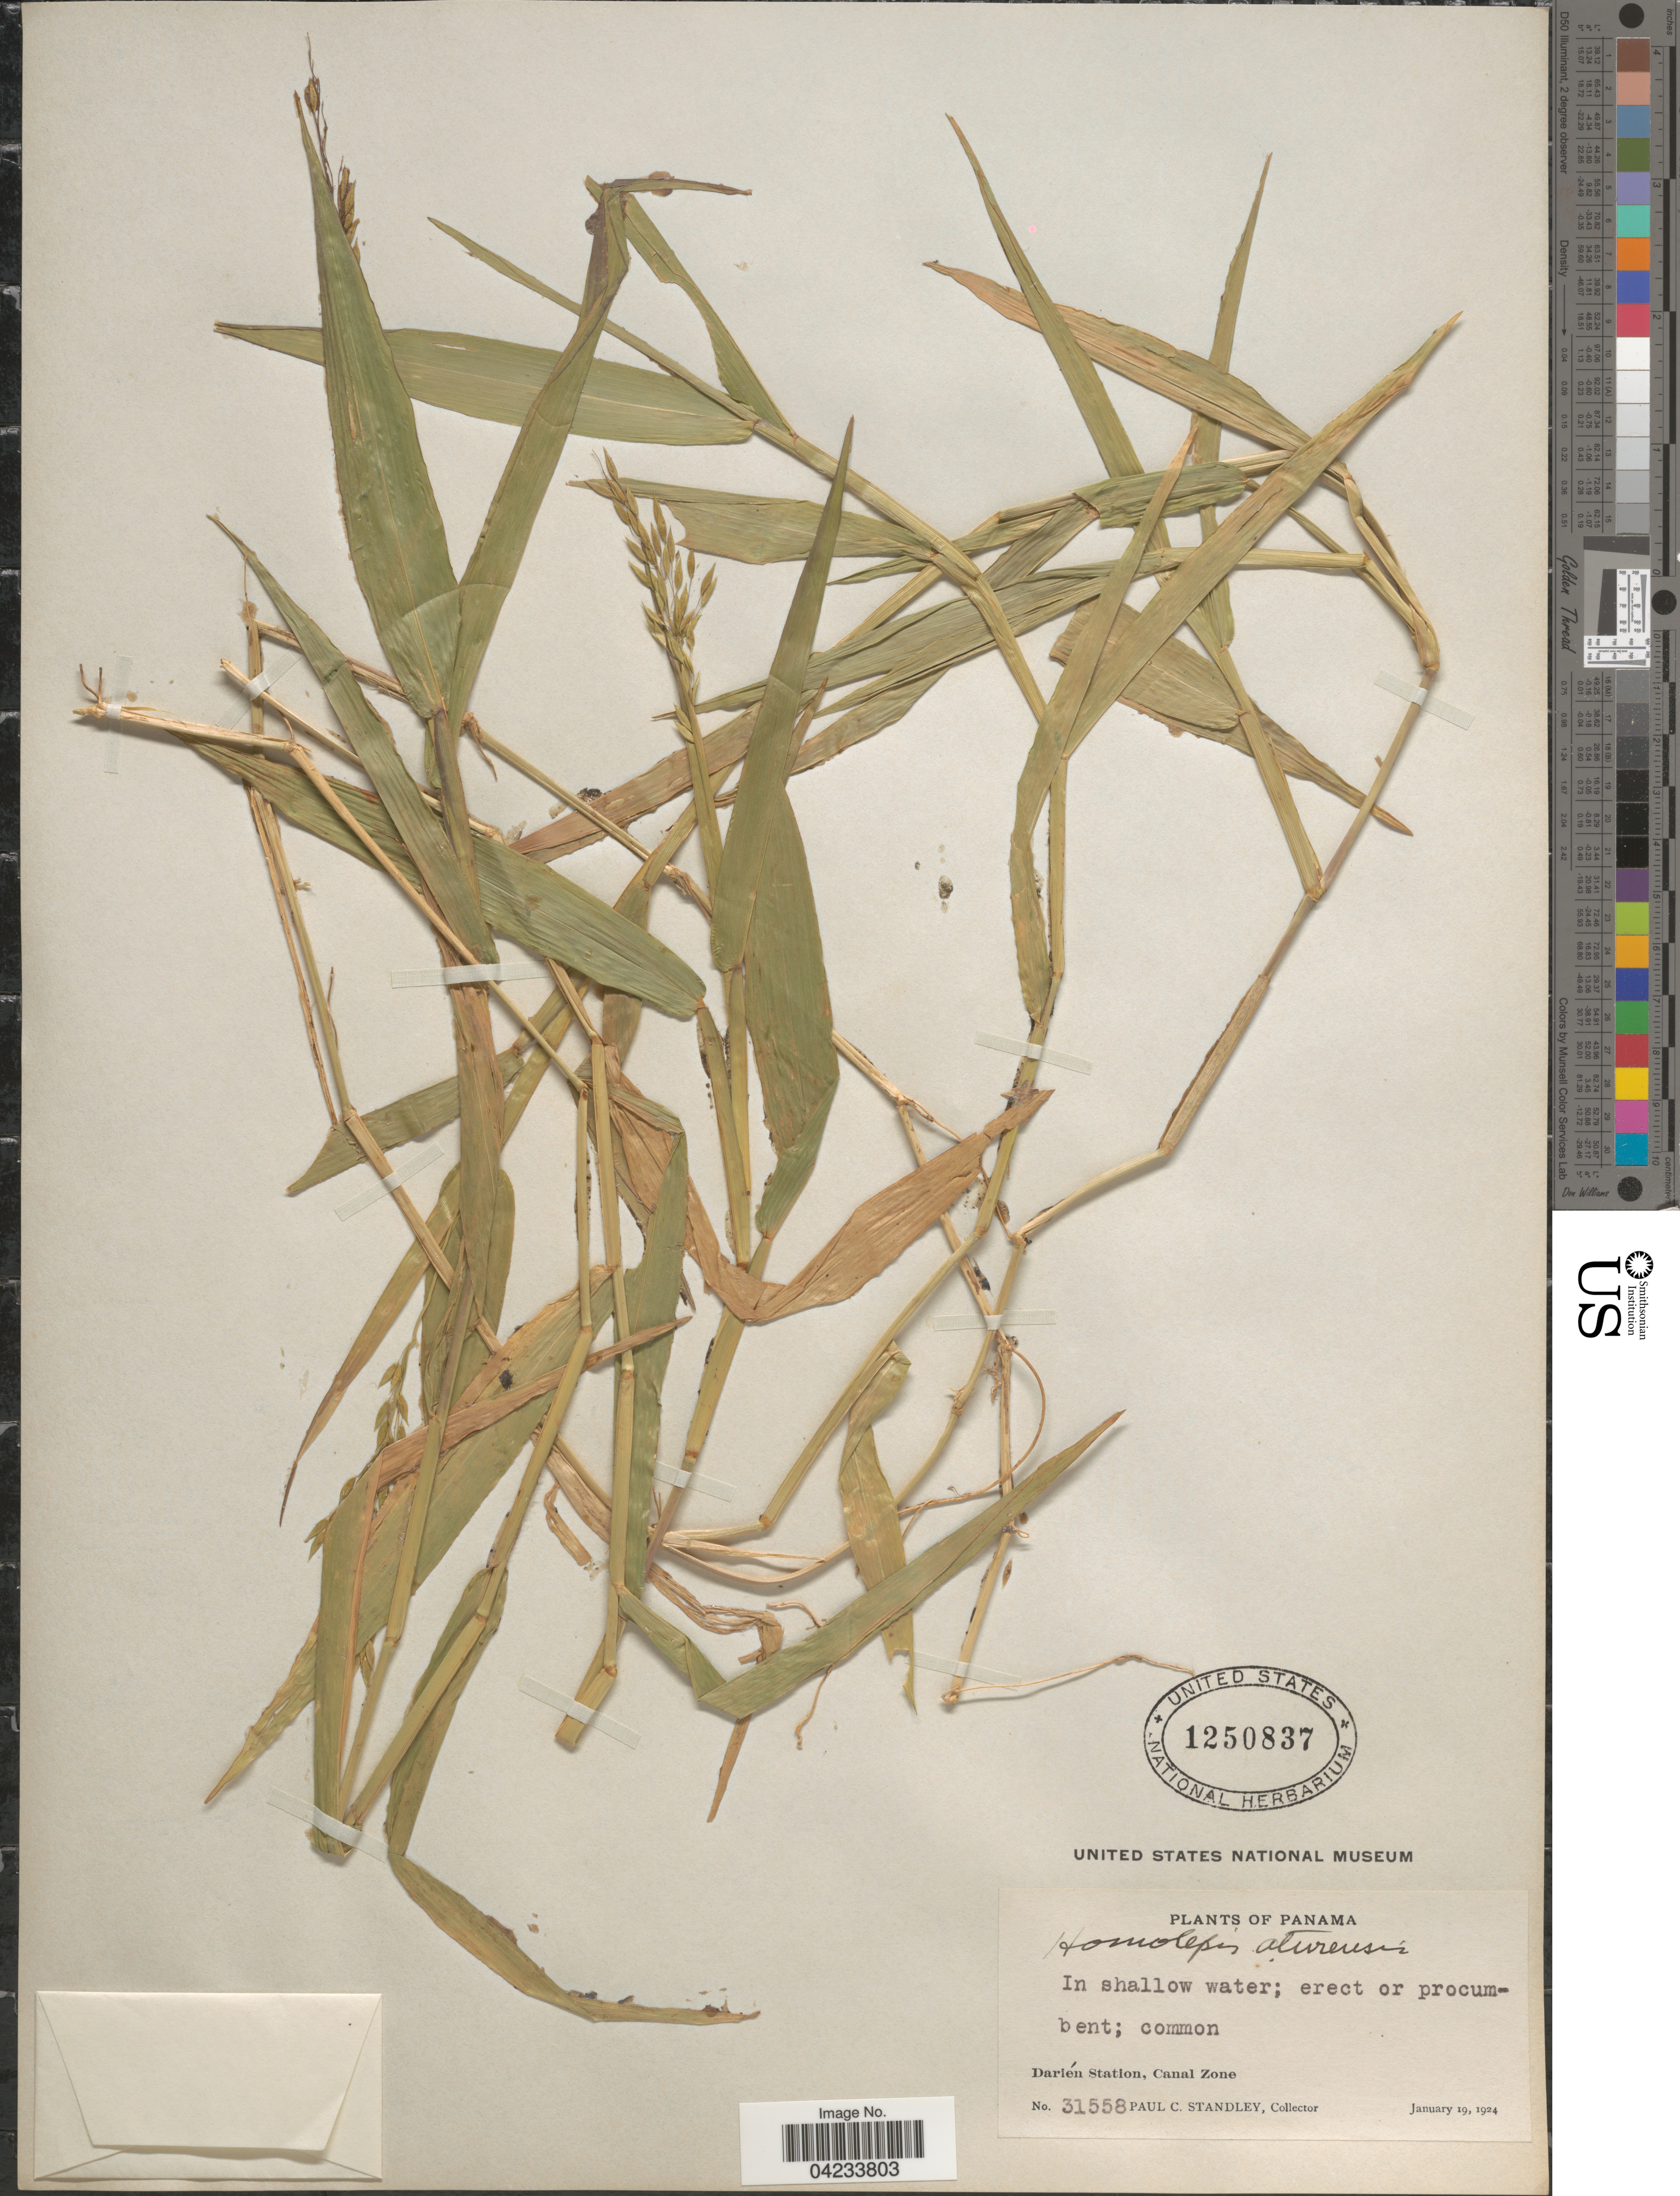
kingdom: Plantae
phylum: Tracheophyta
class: Liliopsida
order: Poales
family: Poaceae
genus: Homolepis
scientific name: Homolepis aturensis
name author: (Kunth) Chase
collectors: P. C. Standley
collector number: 31558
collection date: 1924-01-19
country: Panama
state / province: Colón / Panamá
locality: Darién Station, Canal Zone.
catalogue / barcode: US 1250837